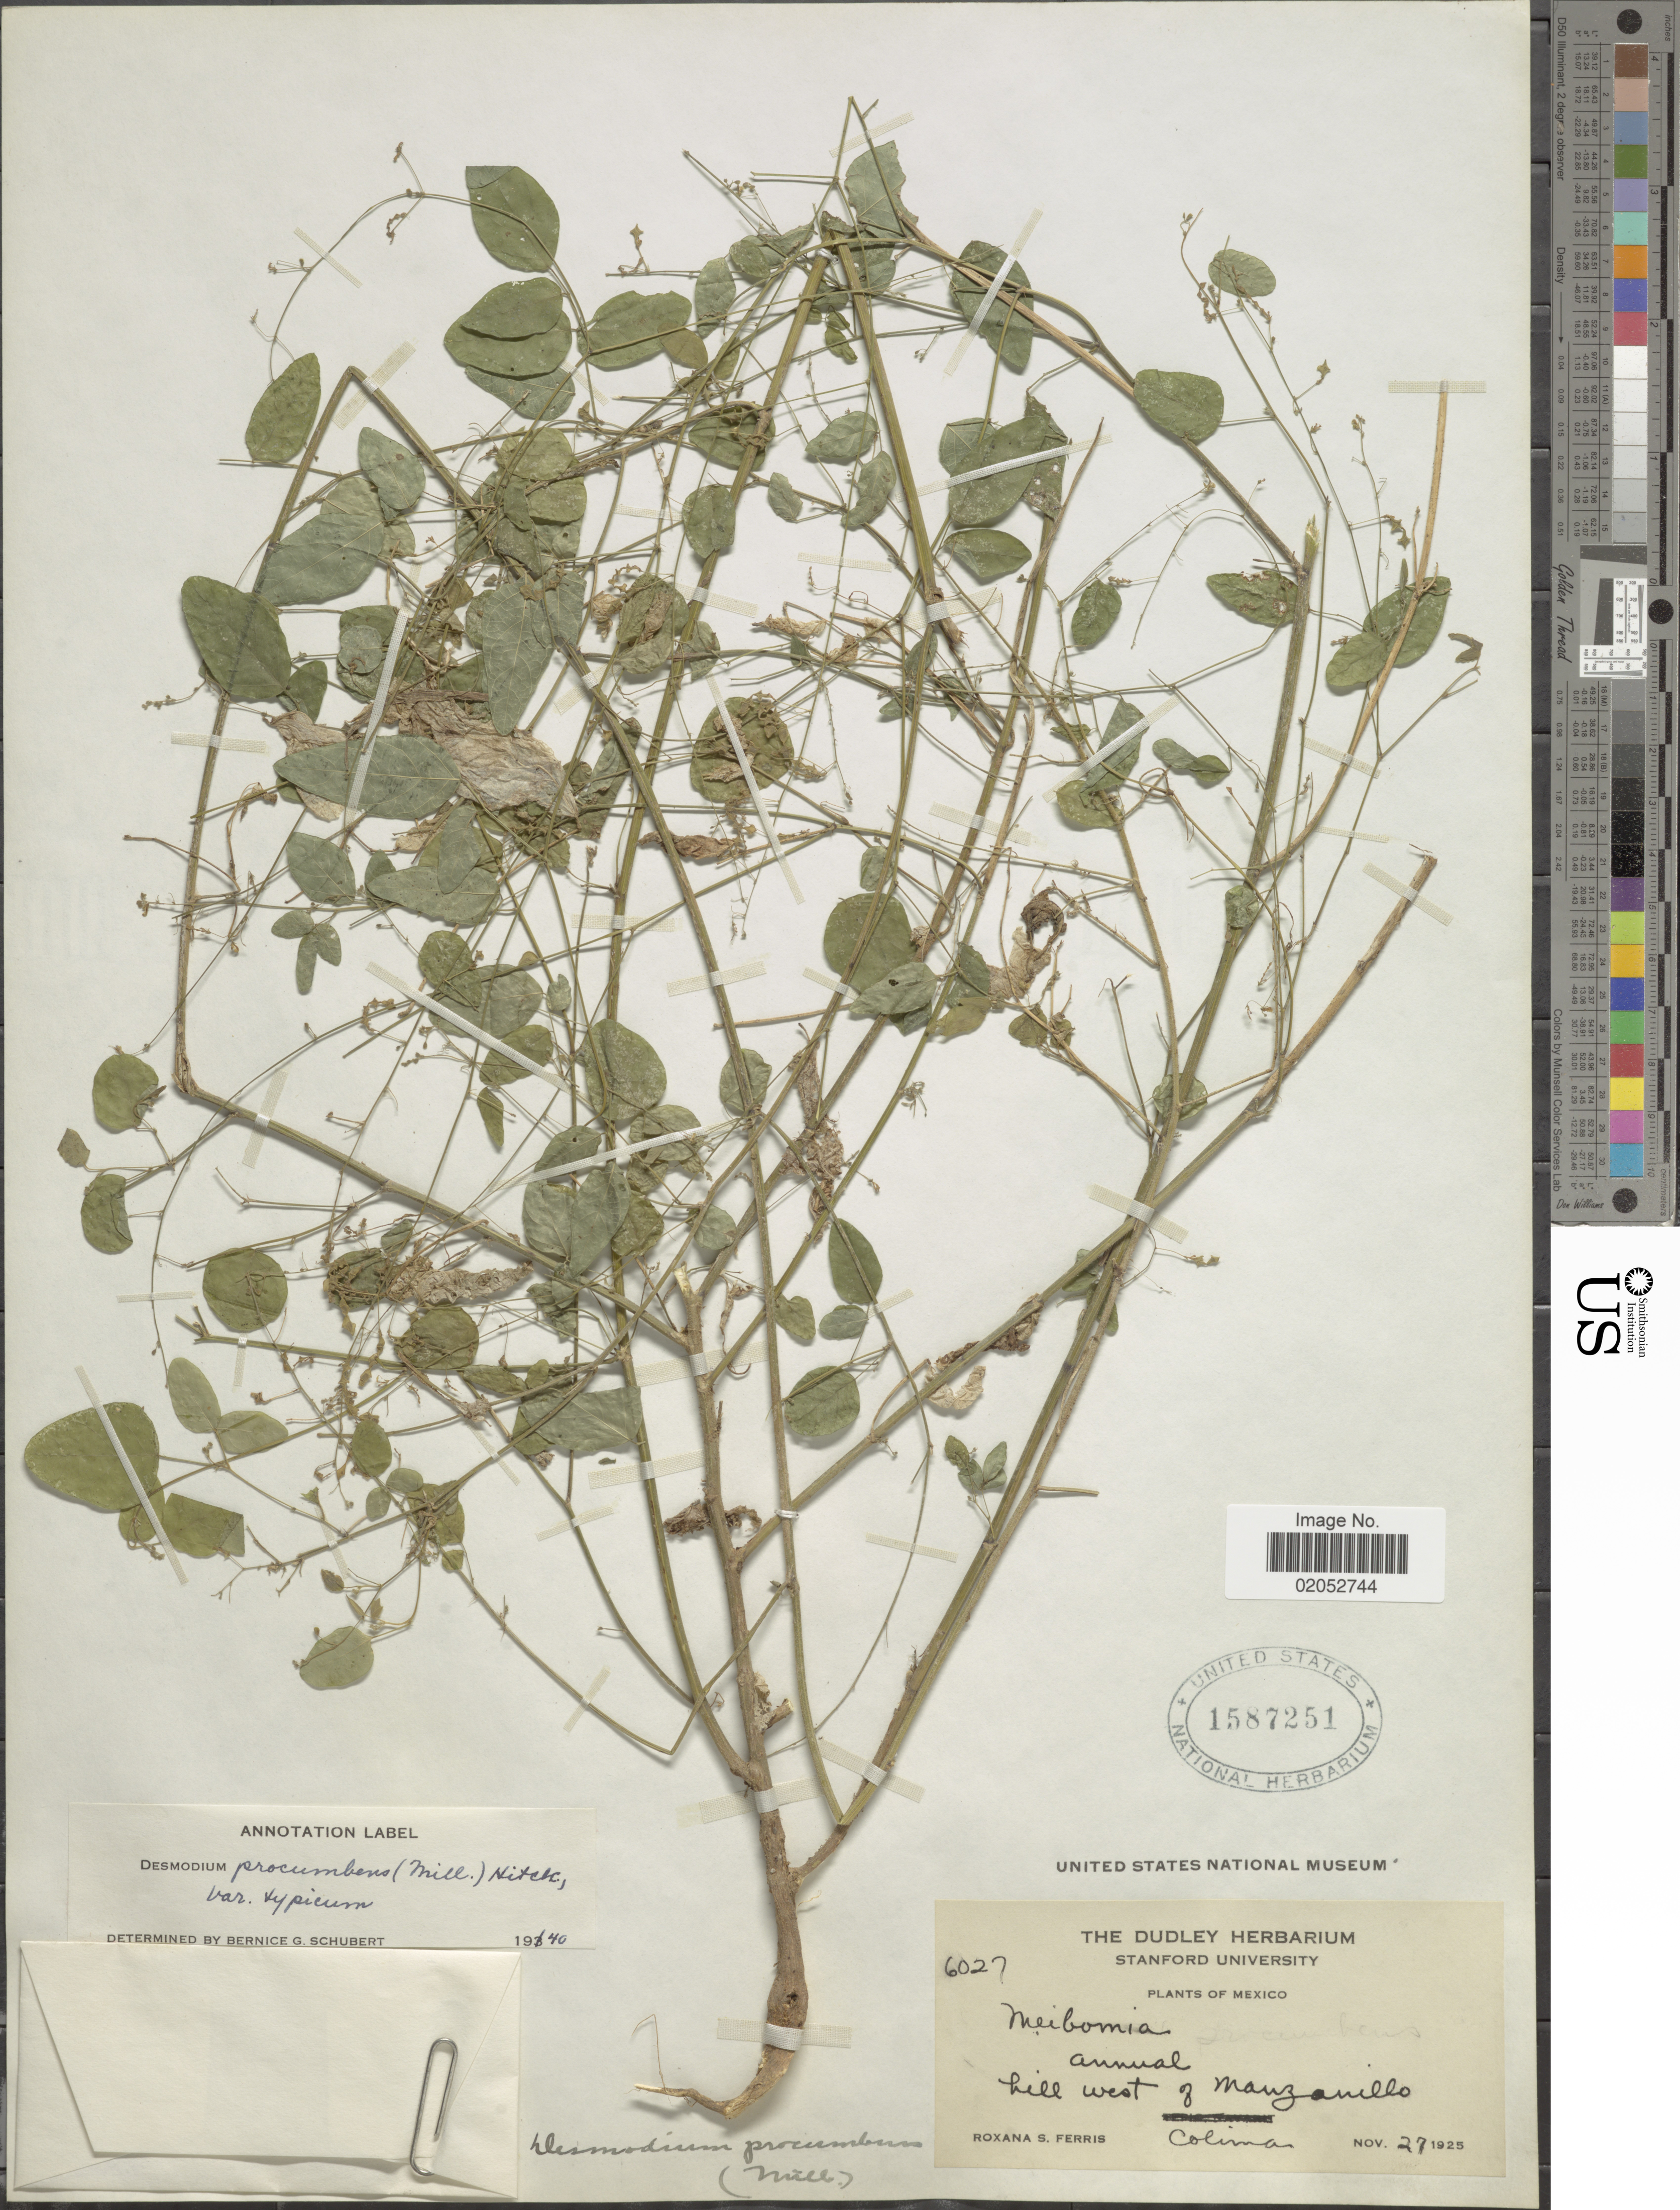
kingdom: Plantae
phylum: Tracheophyta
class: Magnoliopsida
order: Fabales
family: Fabaceae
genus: Desmodium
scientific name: Desmodium procumbens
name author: (Mill.) Hitchc.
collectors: R. S. Ferris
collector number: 6027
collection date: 1925-11-27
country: Mexico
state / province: Colima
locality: Hill west of Manzanillo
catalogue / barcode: US 1587251